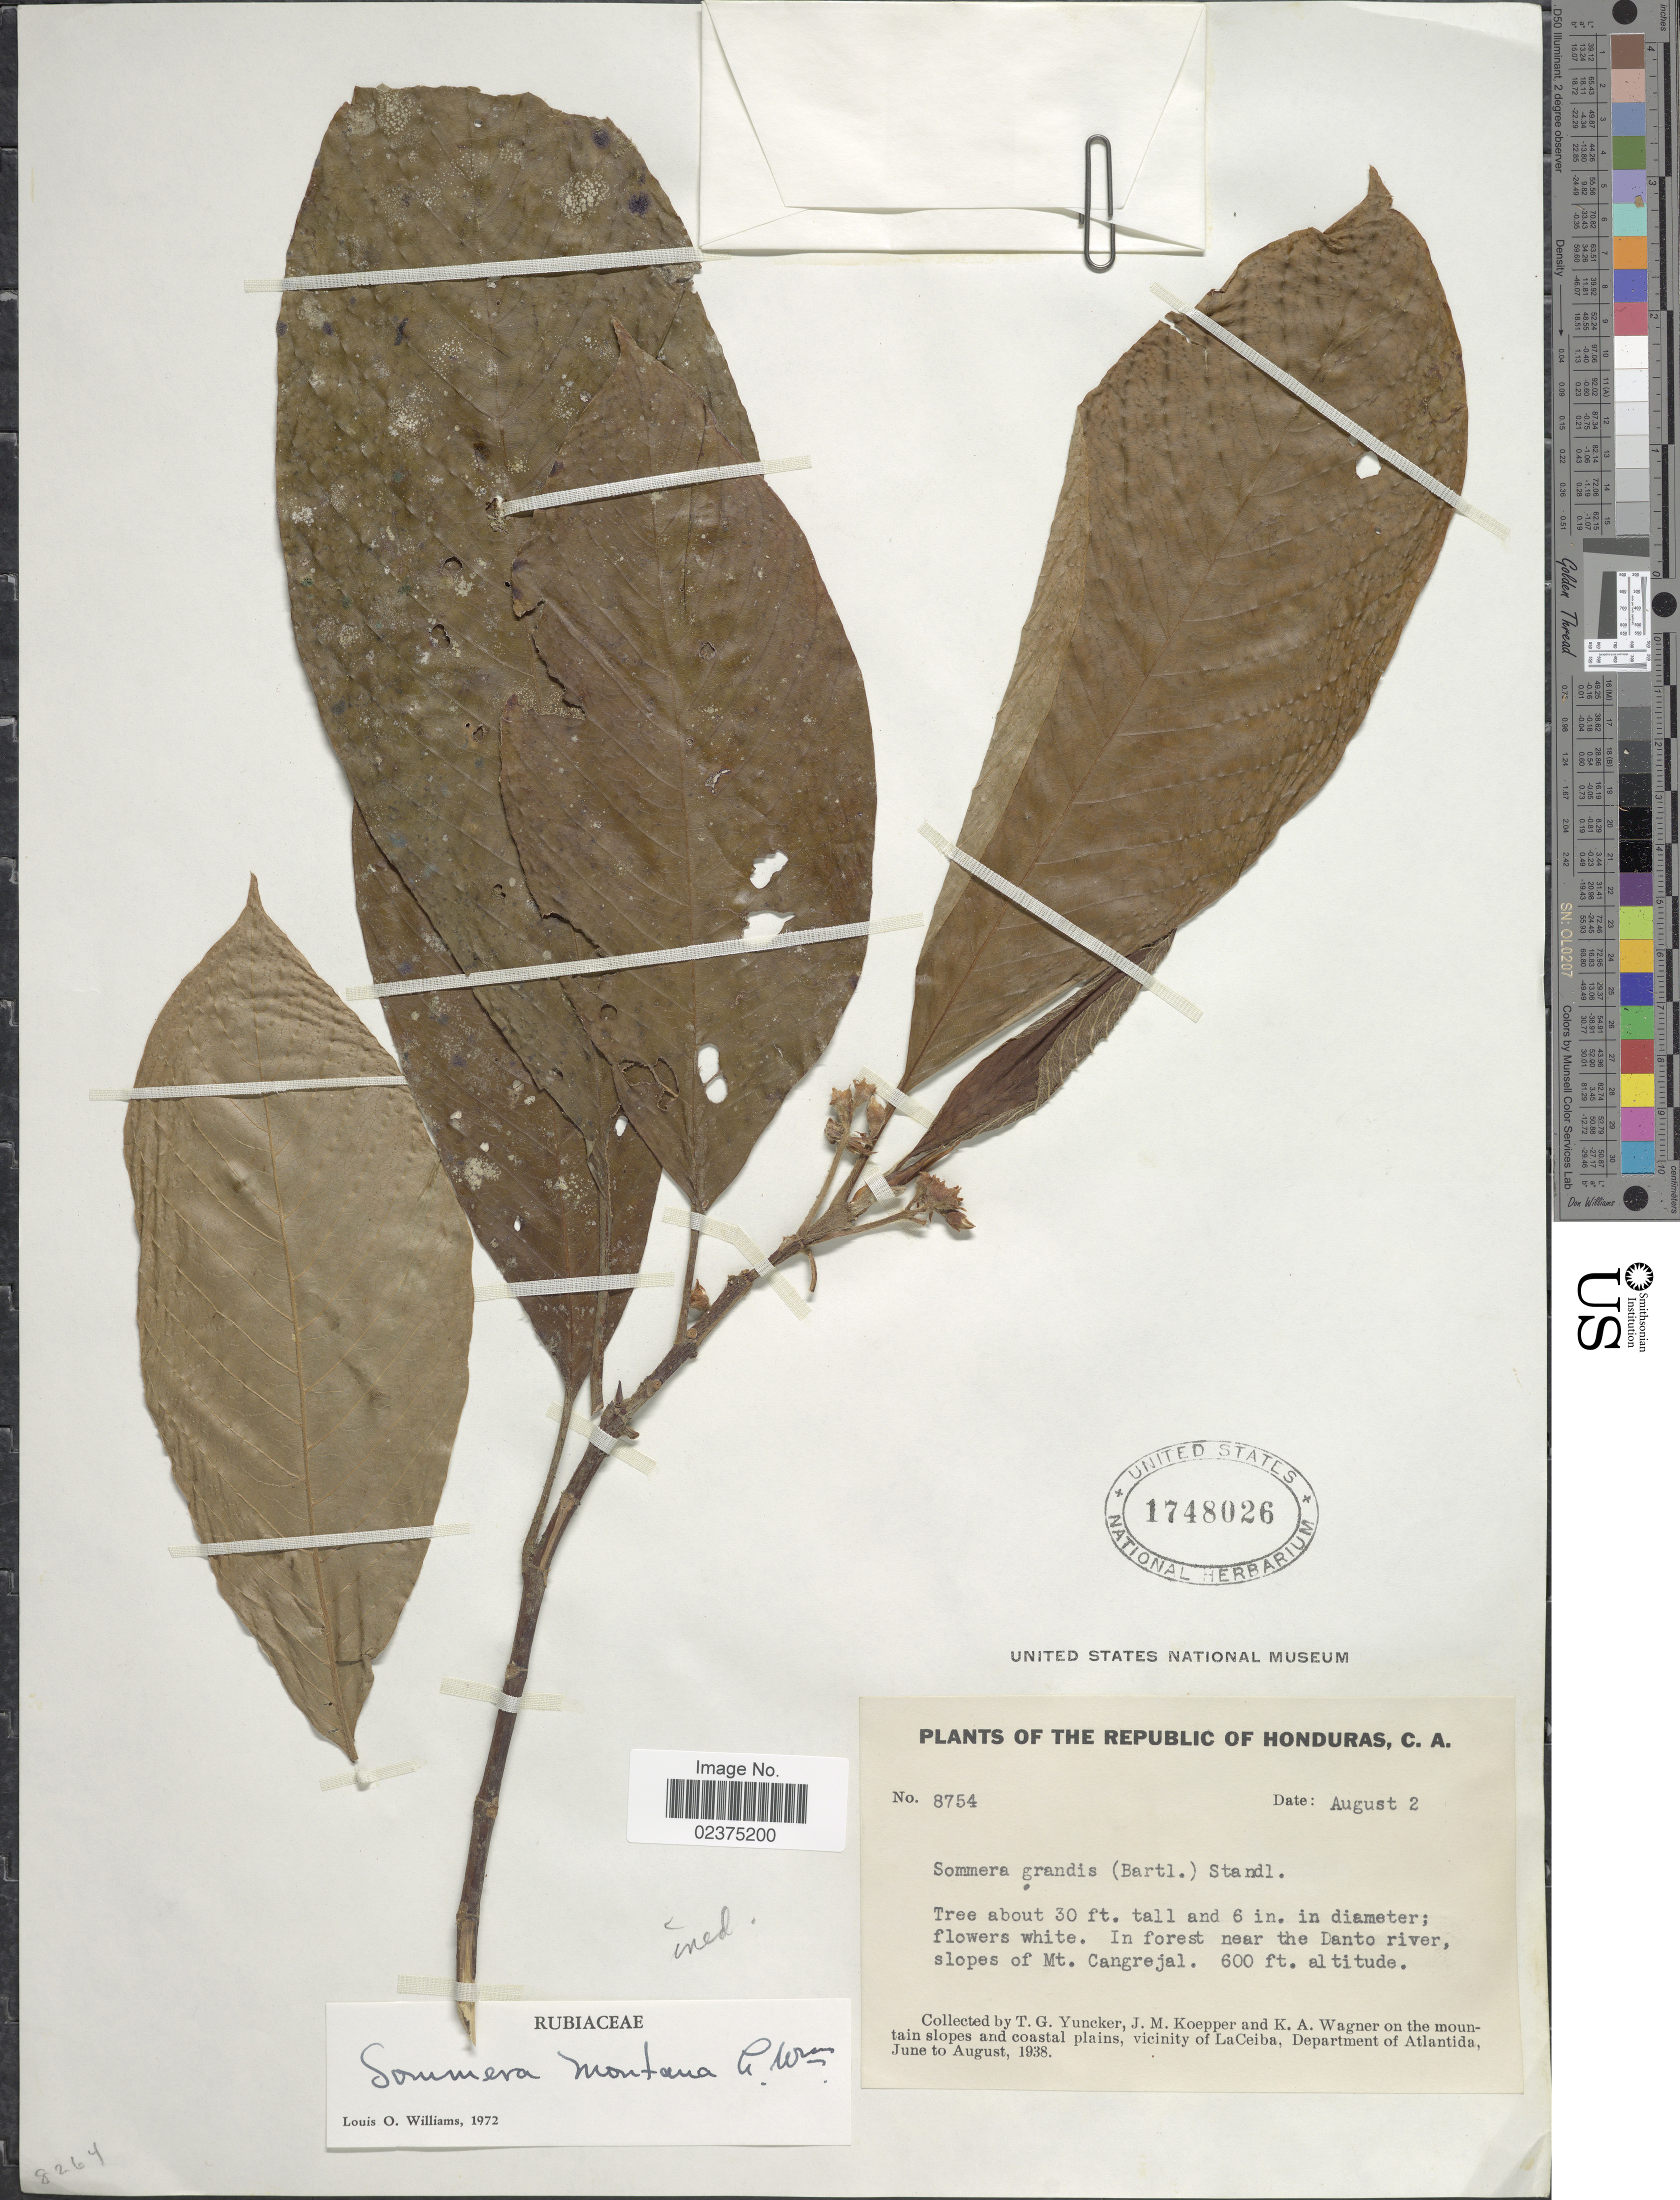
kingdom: Plantae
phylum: Tracheophyta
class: Magnoliopsida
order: Gentianales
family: Rubiaceae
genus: Sommera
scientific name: Sommera montana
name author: L.O. Williams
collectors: T. G. Yuncker, J. M. Koepper & K. A. Wagner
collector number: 8754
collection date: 1938-08-02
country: Honduras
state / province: Atlántida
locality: In forest near the Danto river, slope of Mt Cangreja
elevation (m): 183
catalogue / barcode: US 1748026